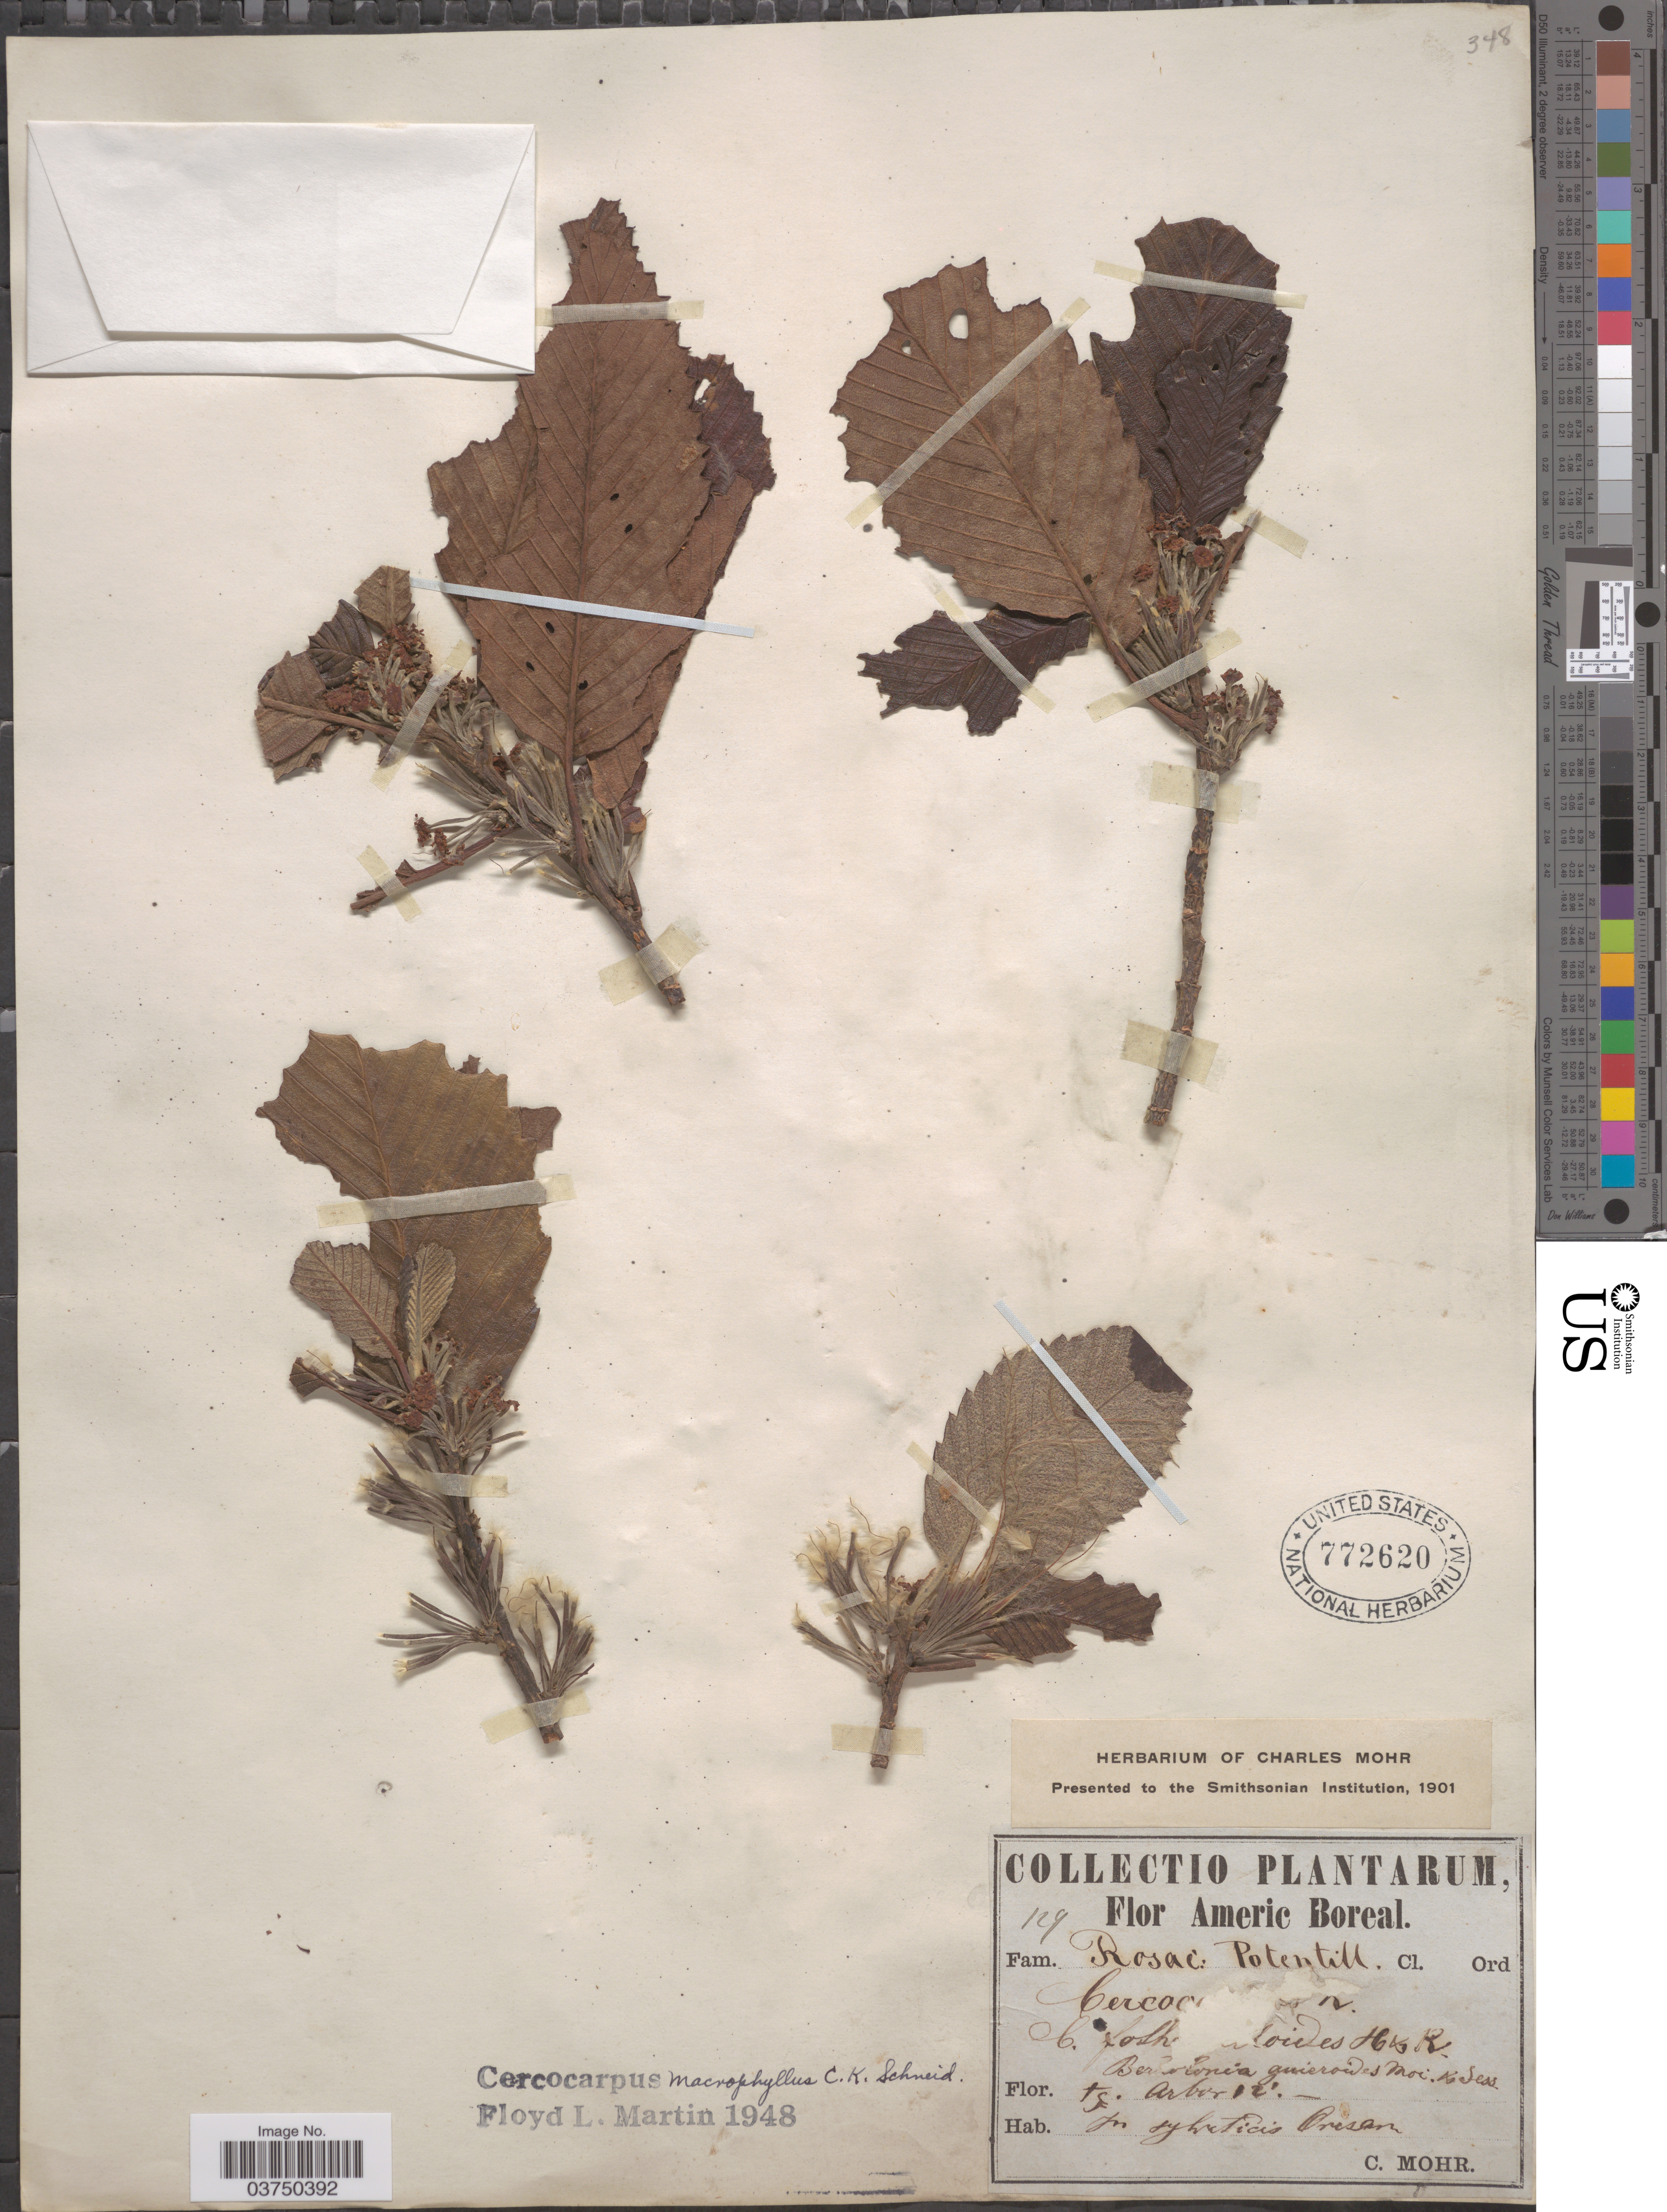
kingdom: Plantae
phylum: Tracheophyta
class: Magnoliopsida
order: Rosales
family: Rosaceae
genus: Cercocarpus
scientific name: Cercocarpus macrophyllus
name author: C.K. Schneid.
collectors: C. T. Mohr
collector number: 129?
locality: Americ Boreal. In sylvaticis Oresan [interpreted].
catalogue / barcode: US 772620